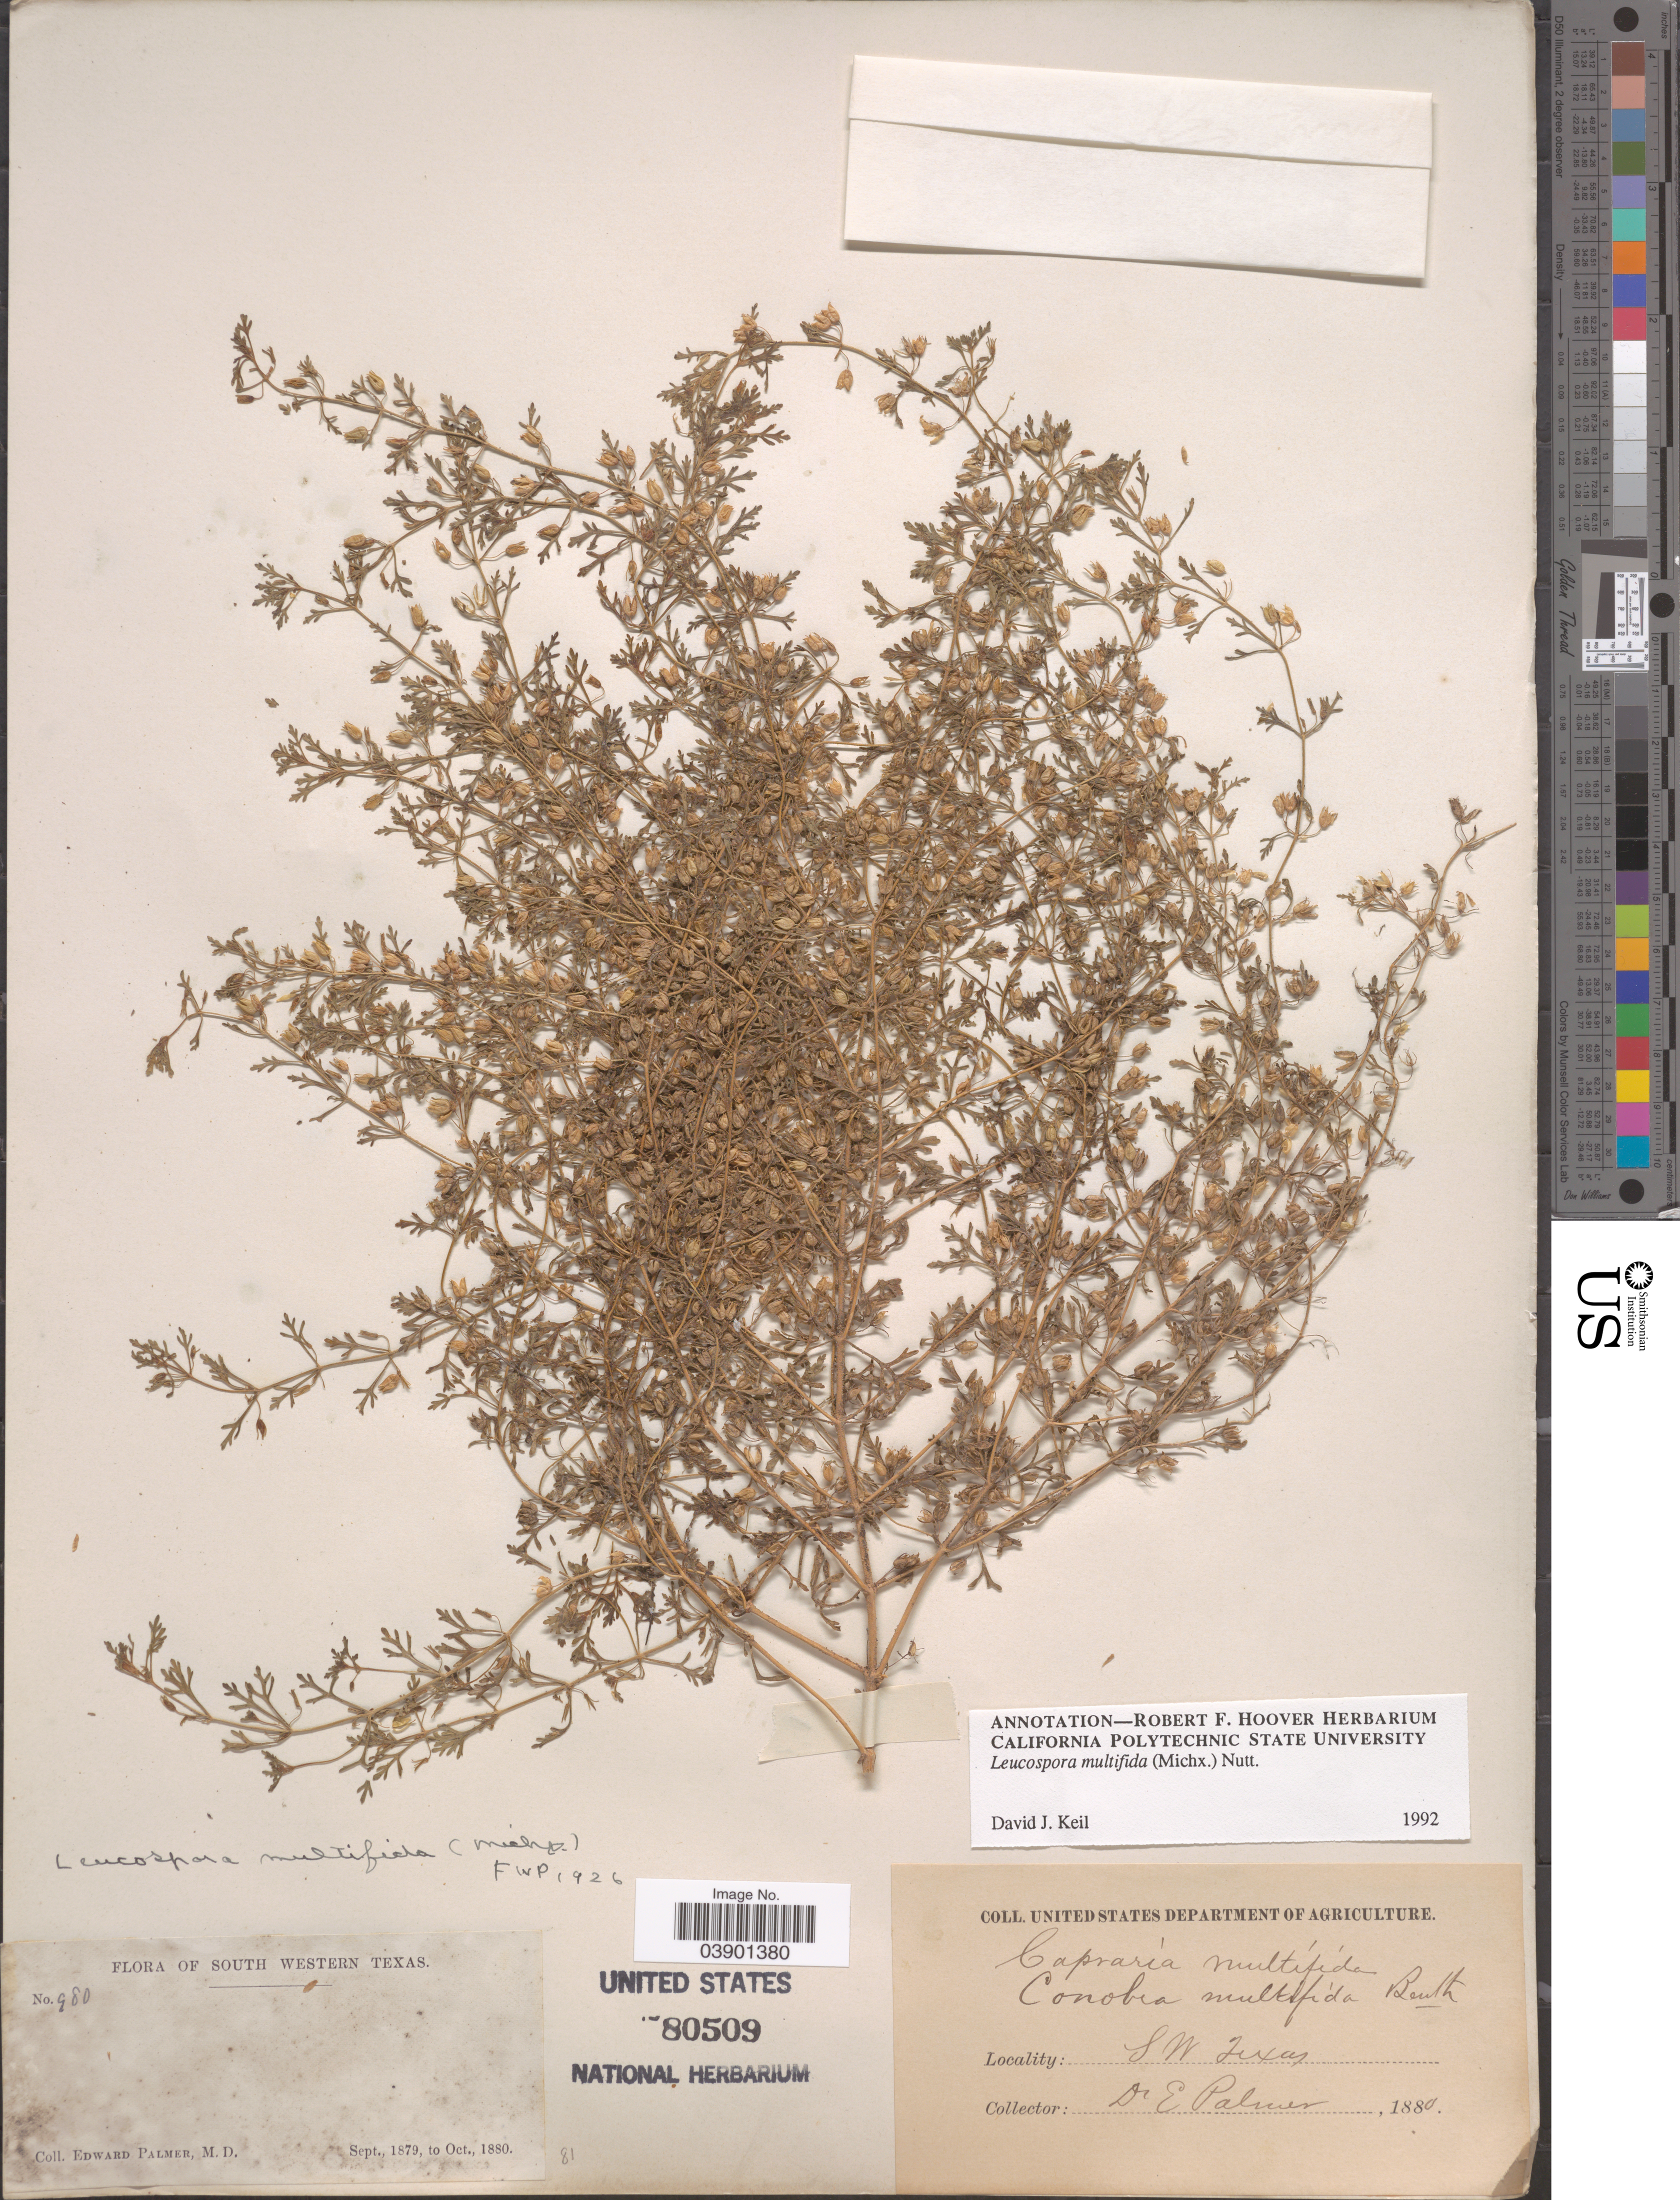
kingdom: Plantae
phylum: Tracheophyta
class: Magnoliopsida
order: Lamiales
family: Plantaginaceae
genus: Leucospora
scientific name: Leucospora multifida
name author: (Michx.) Nutt.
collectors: E. Palmer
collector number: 980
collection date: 1879-09/1880-10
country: United States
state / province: Texas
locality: South Western Texas.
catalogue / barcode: US 80509